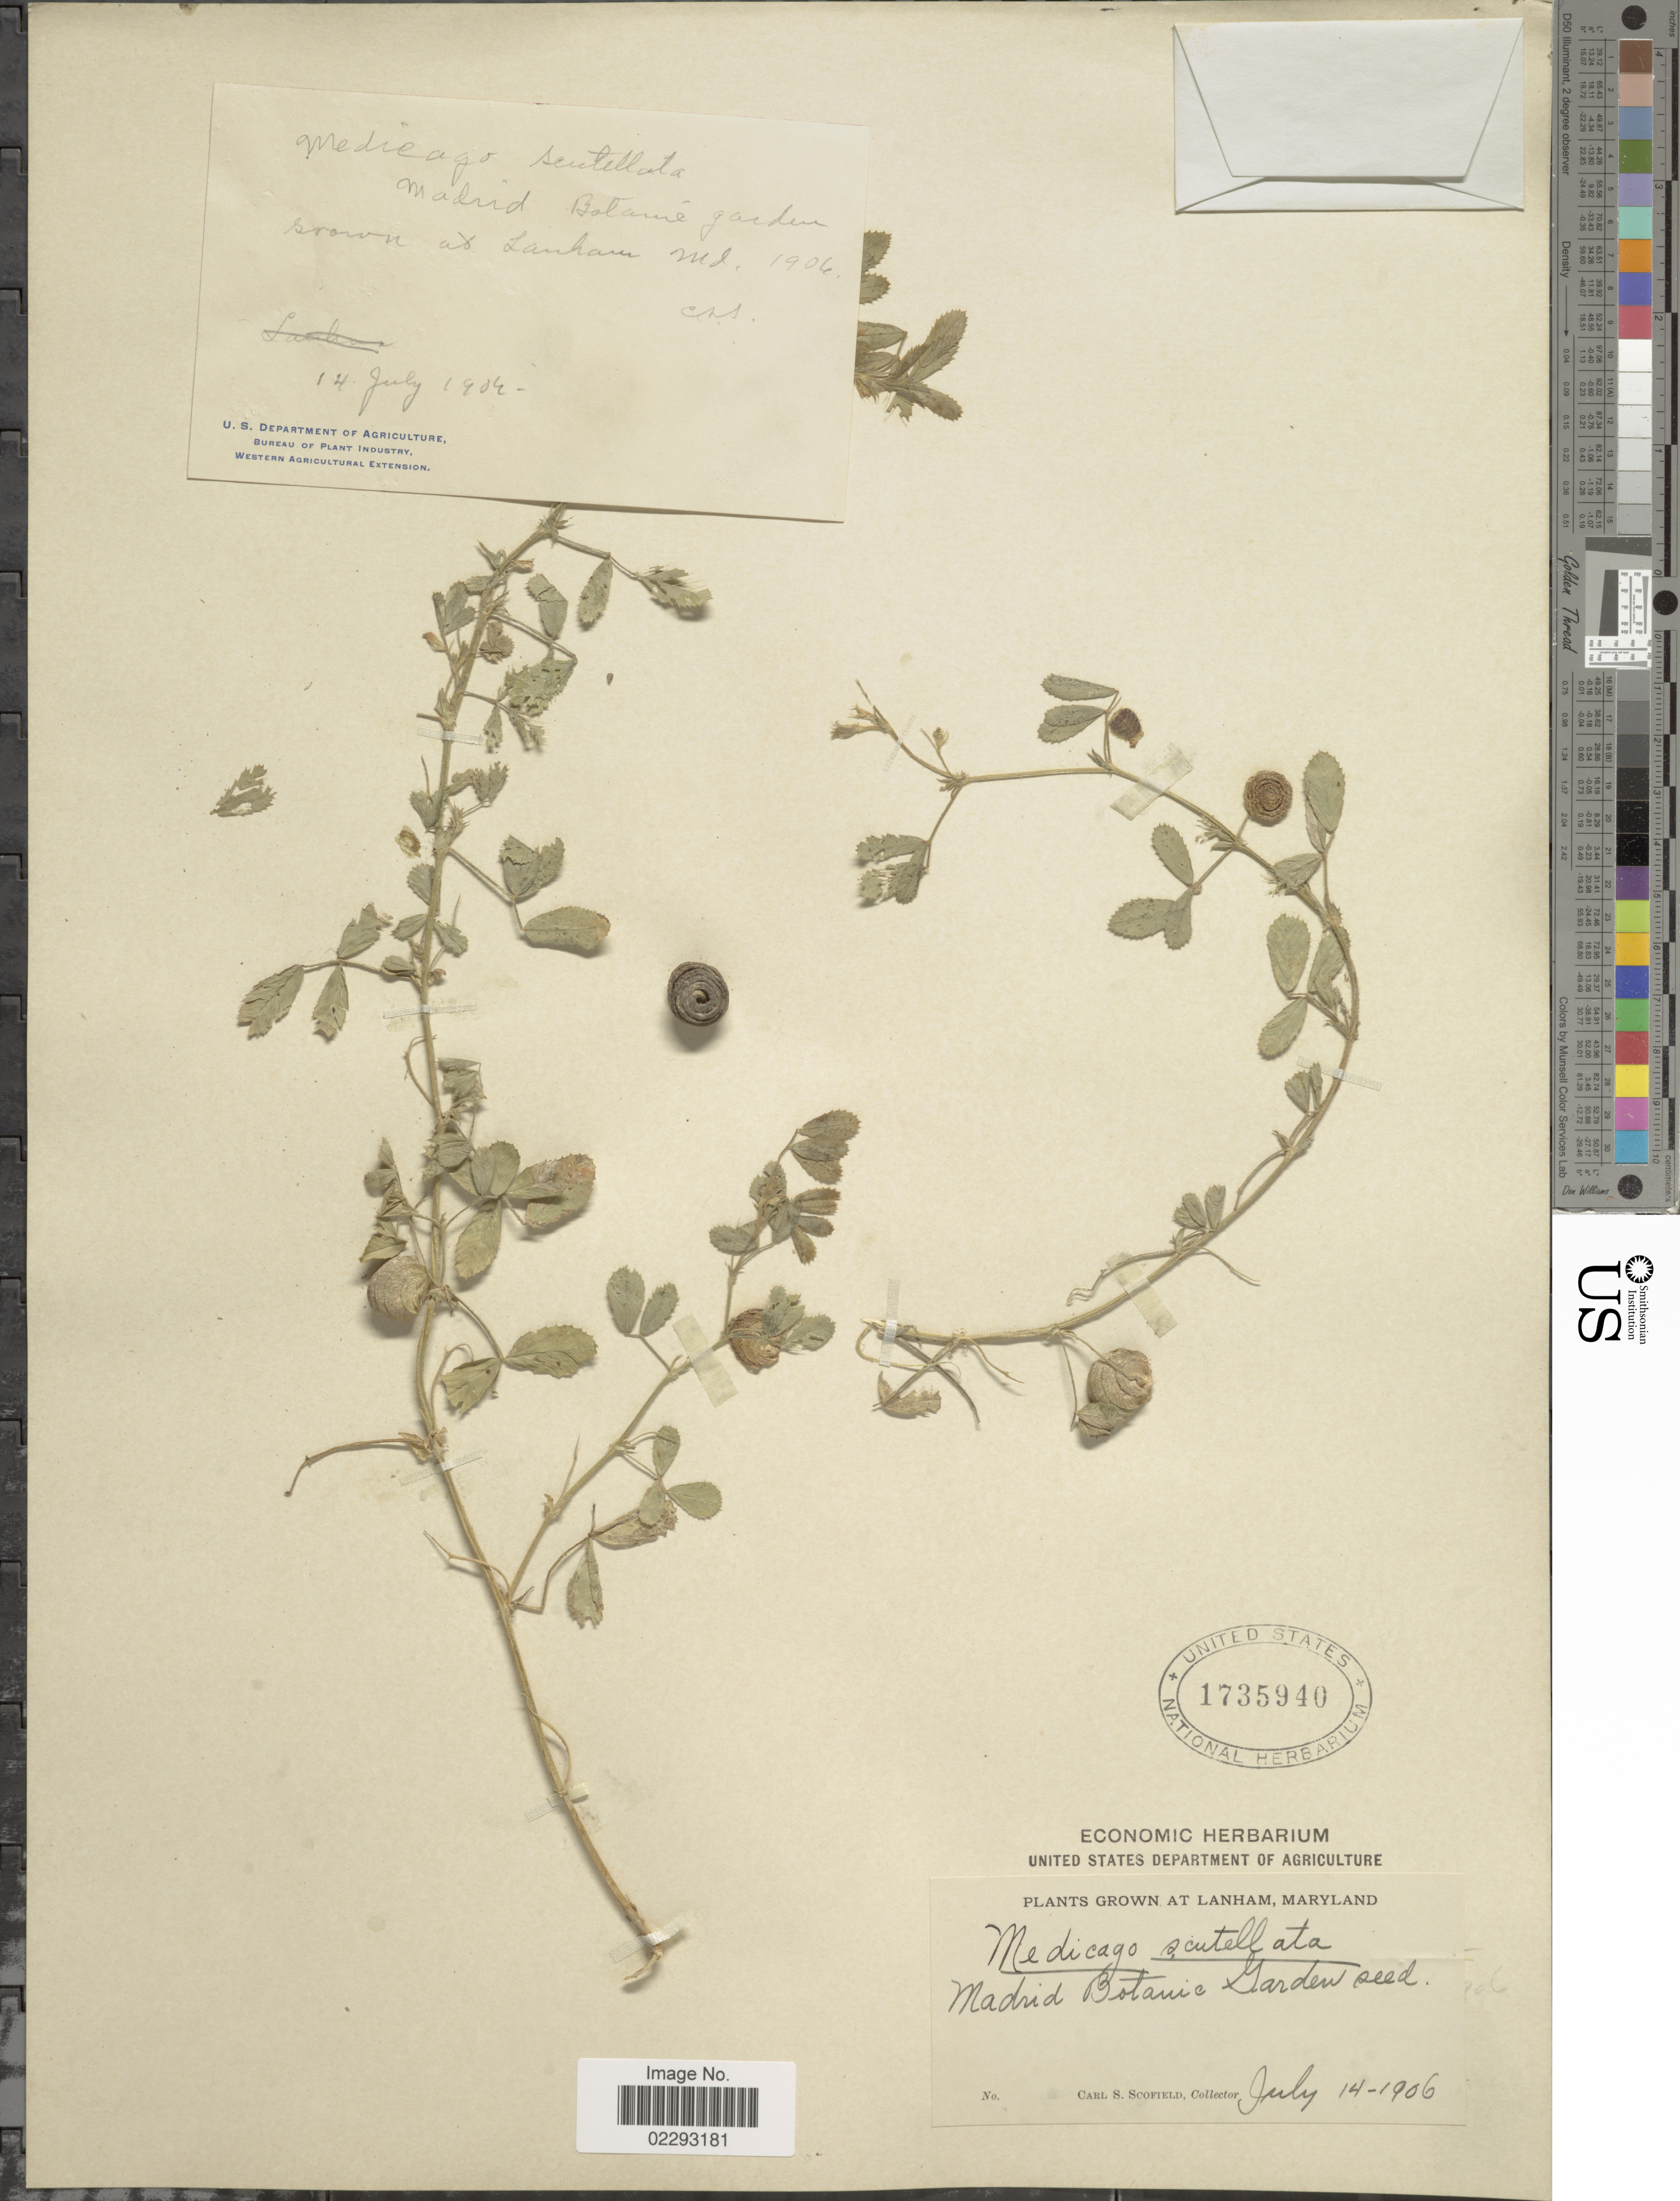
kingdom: Plantae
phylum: Tracheophyta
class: Magnoliopsida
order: Fabales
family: Fabaceae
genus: Medicago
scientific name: Medicago scutellata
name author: (L.) Mill.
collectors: C. Scofield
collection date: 1906-07-14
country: United States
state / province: Maryland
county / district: Prince George's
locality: Lanham, Maryland.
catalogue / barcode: US 1735940